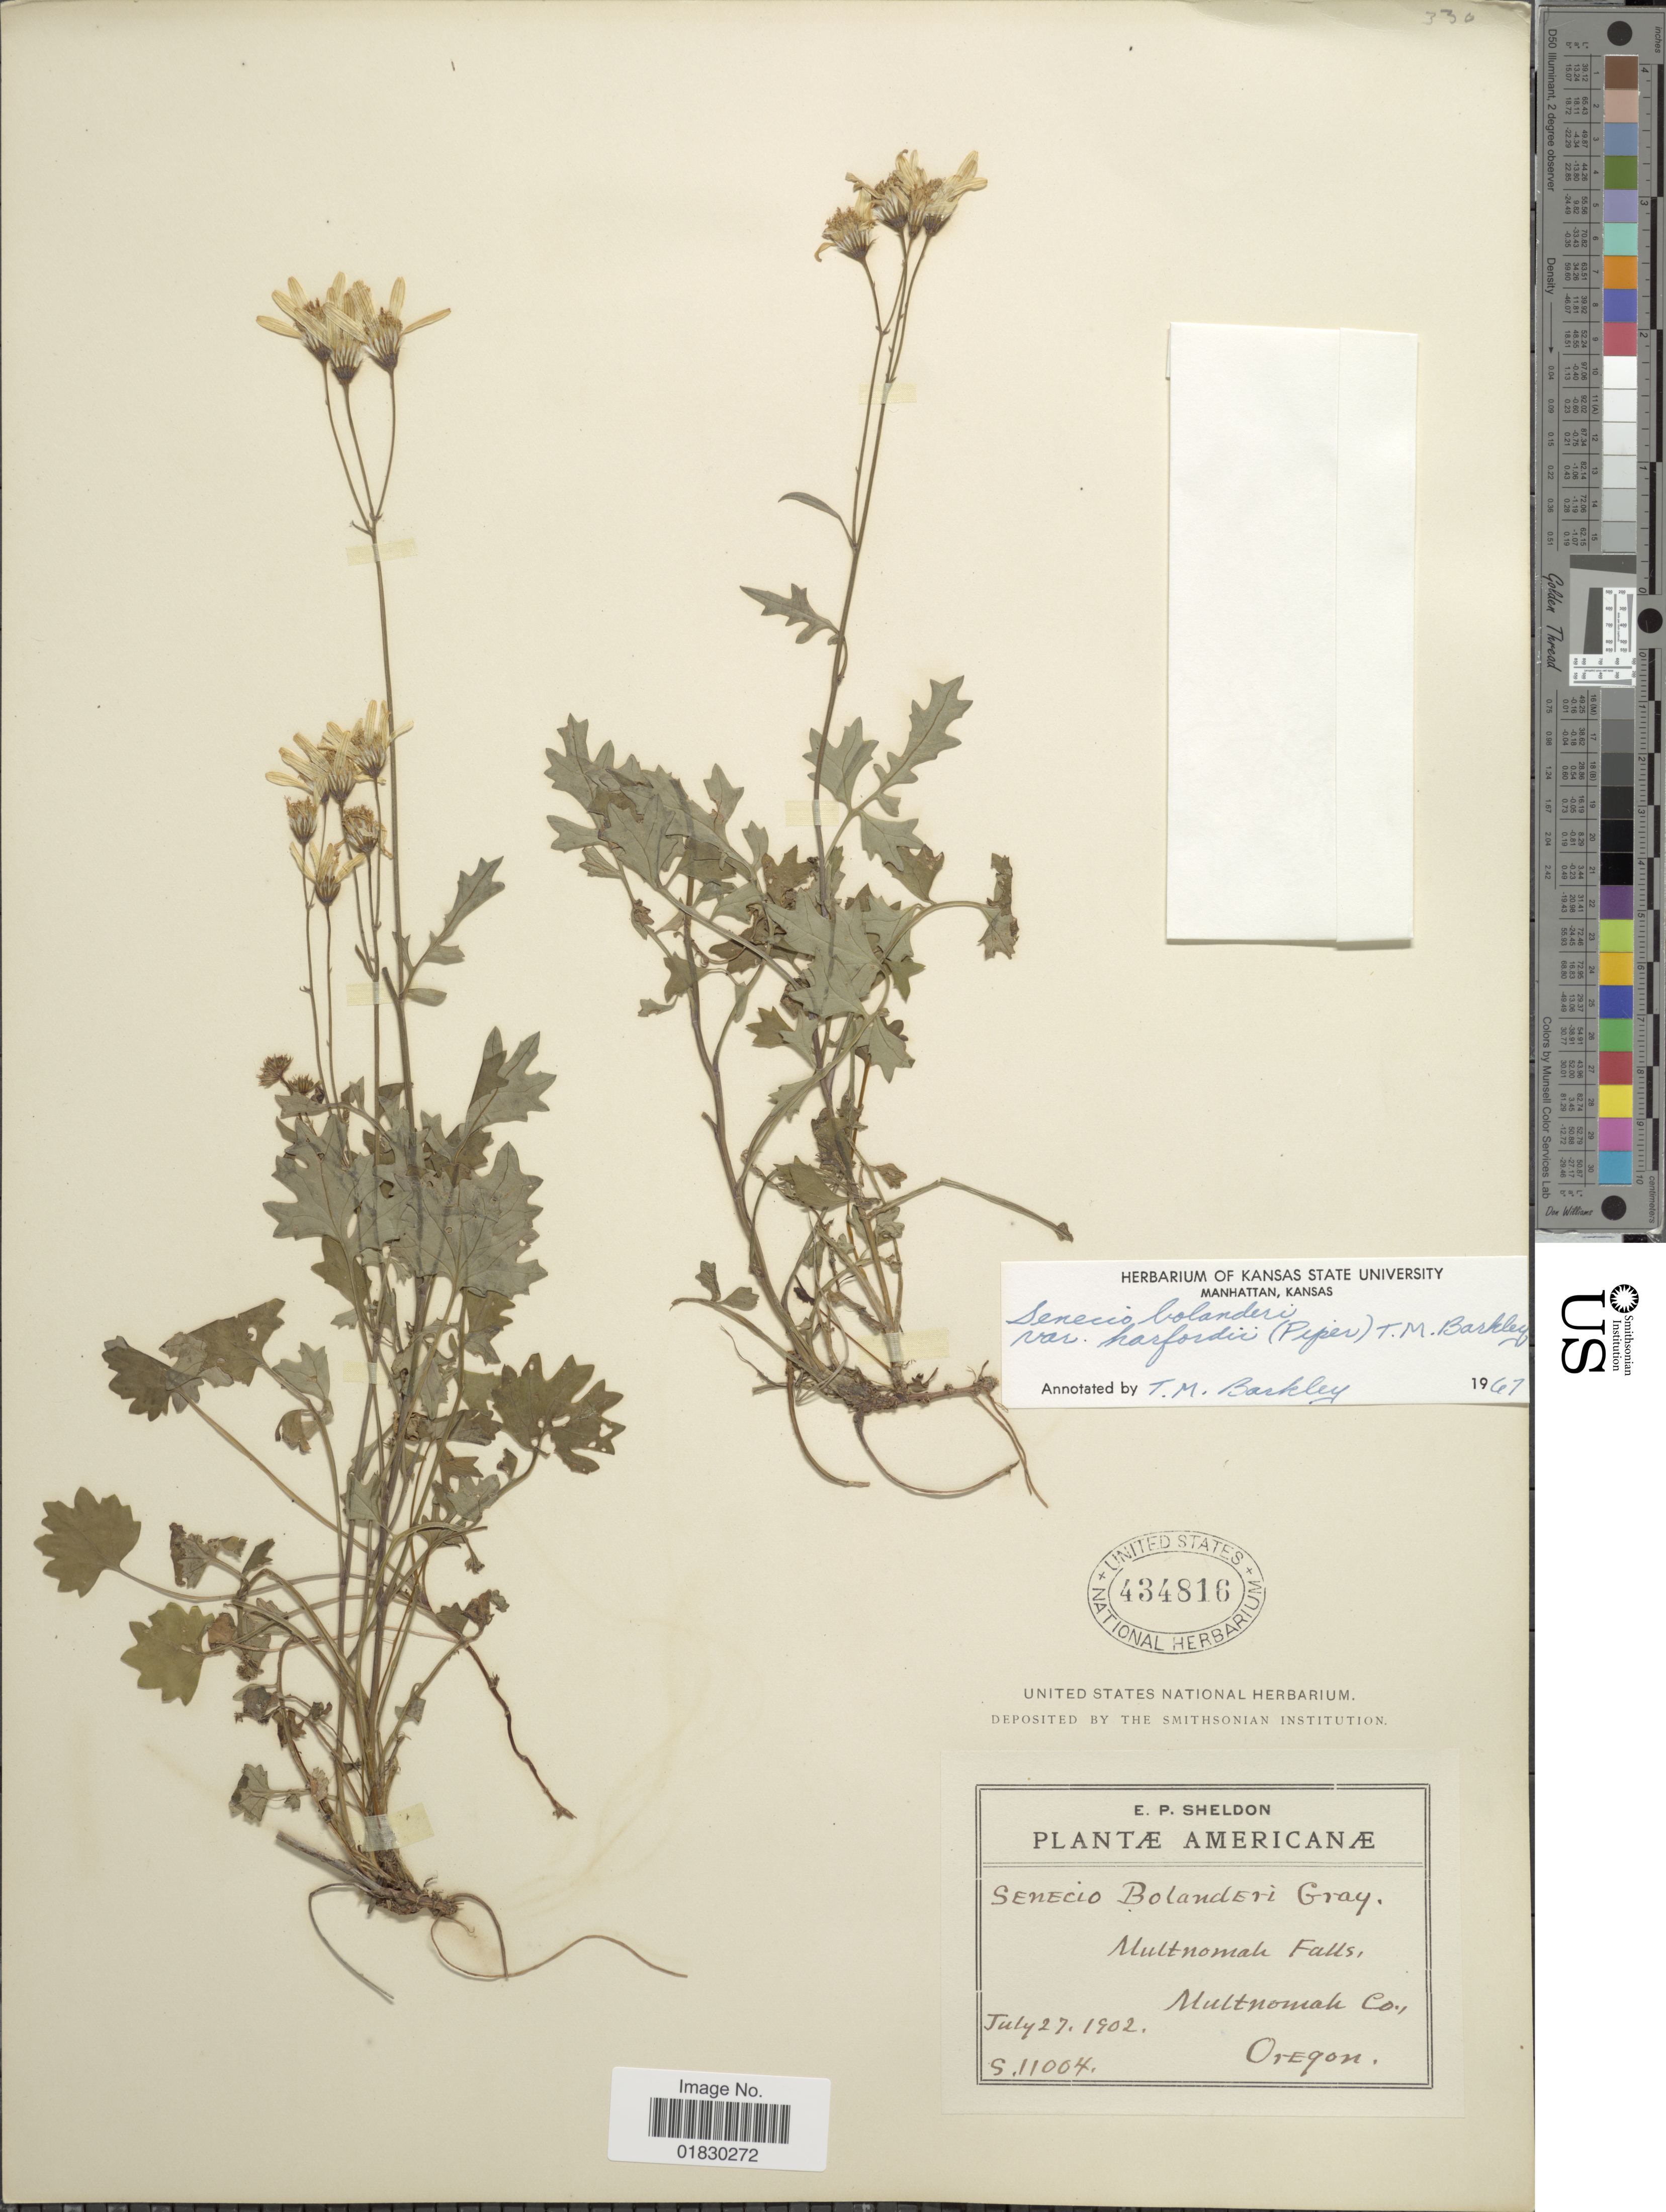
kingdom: Plantae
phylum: Tracheophyta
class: Magnoliopsida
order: Asterales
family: Asteraceae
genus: Packera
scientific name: Packera bolanderi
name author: (A. Gray) W.A. Weber & Á. Löve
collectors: E. P. Sheldon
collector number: S. 11004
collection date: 1902-07-27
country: United States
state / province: Oregon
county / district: Multnomah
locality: Multnomah Falls, Multnomah Co.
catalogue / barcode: US 434816